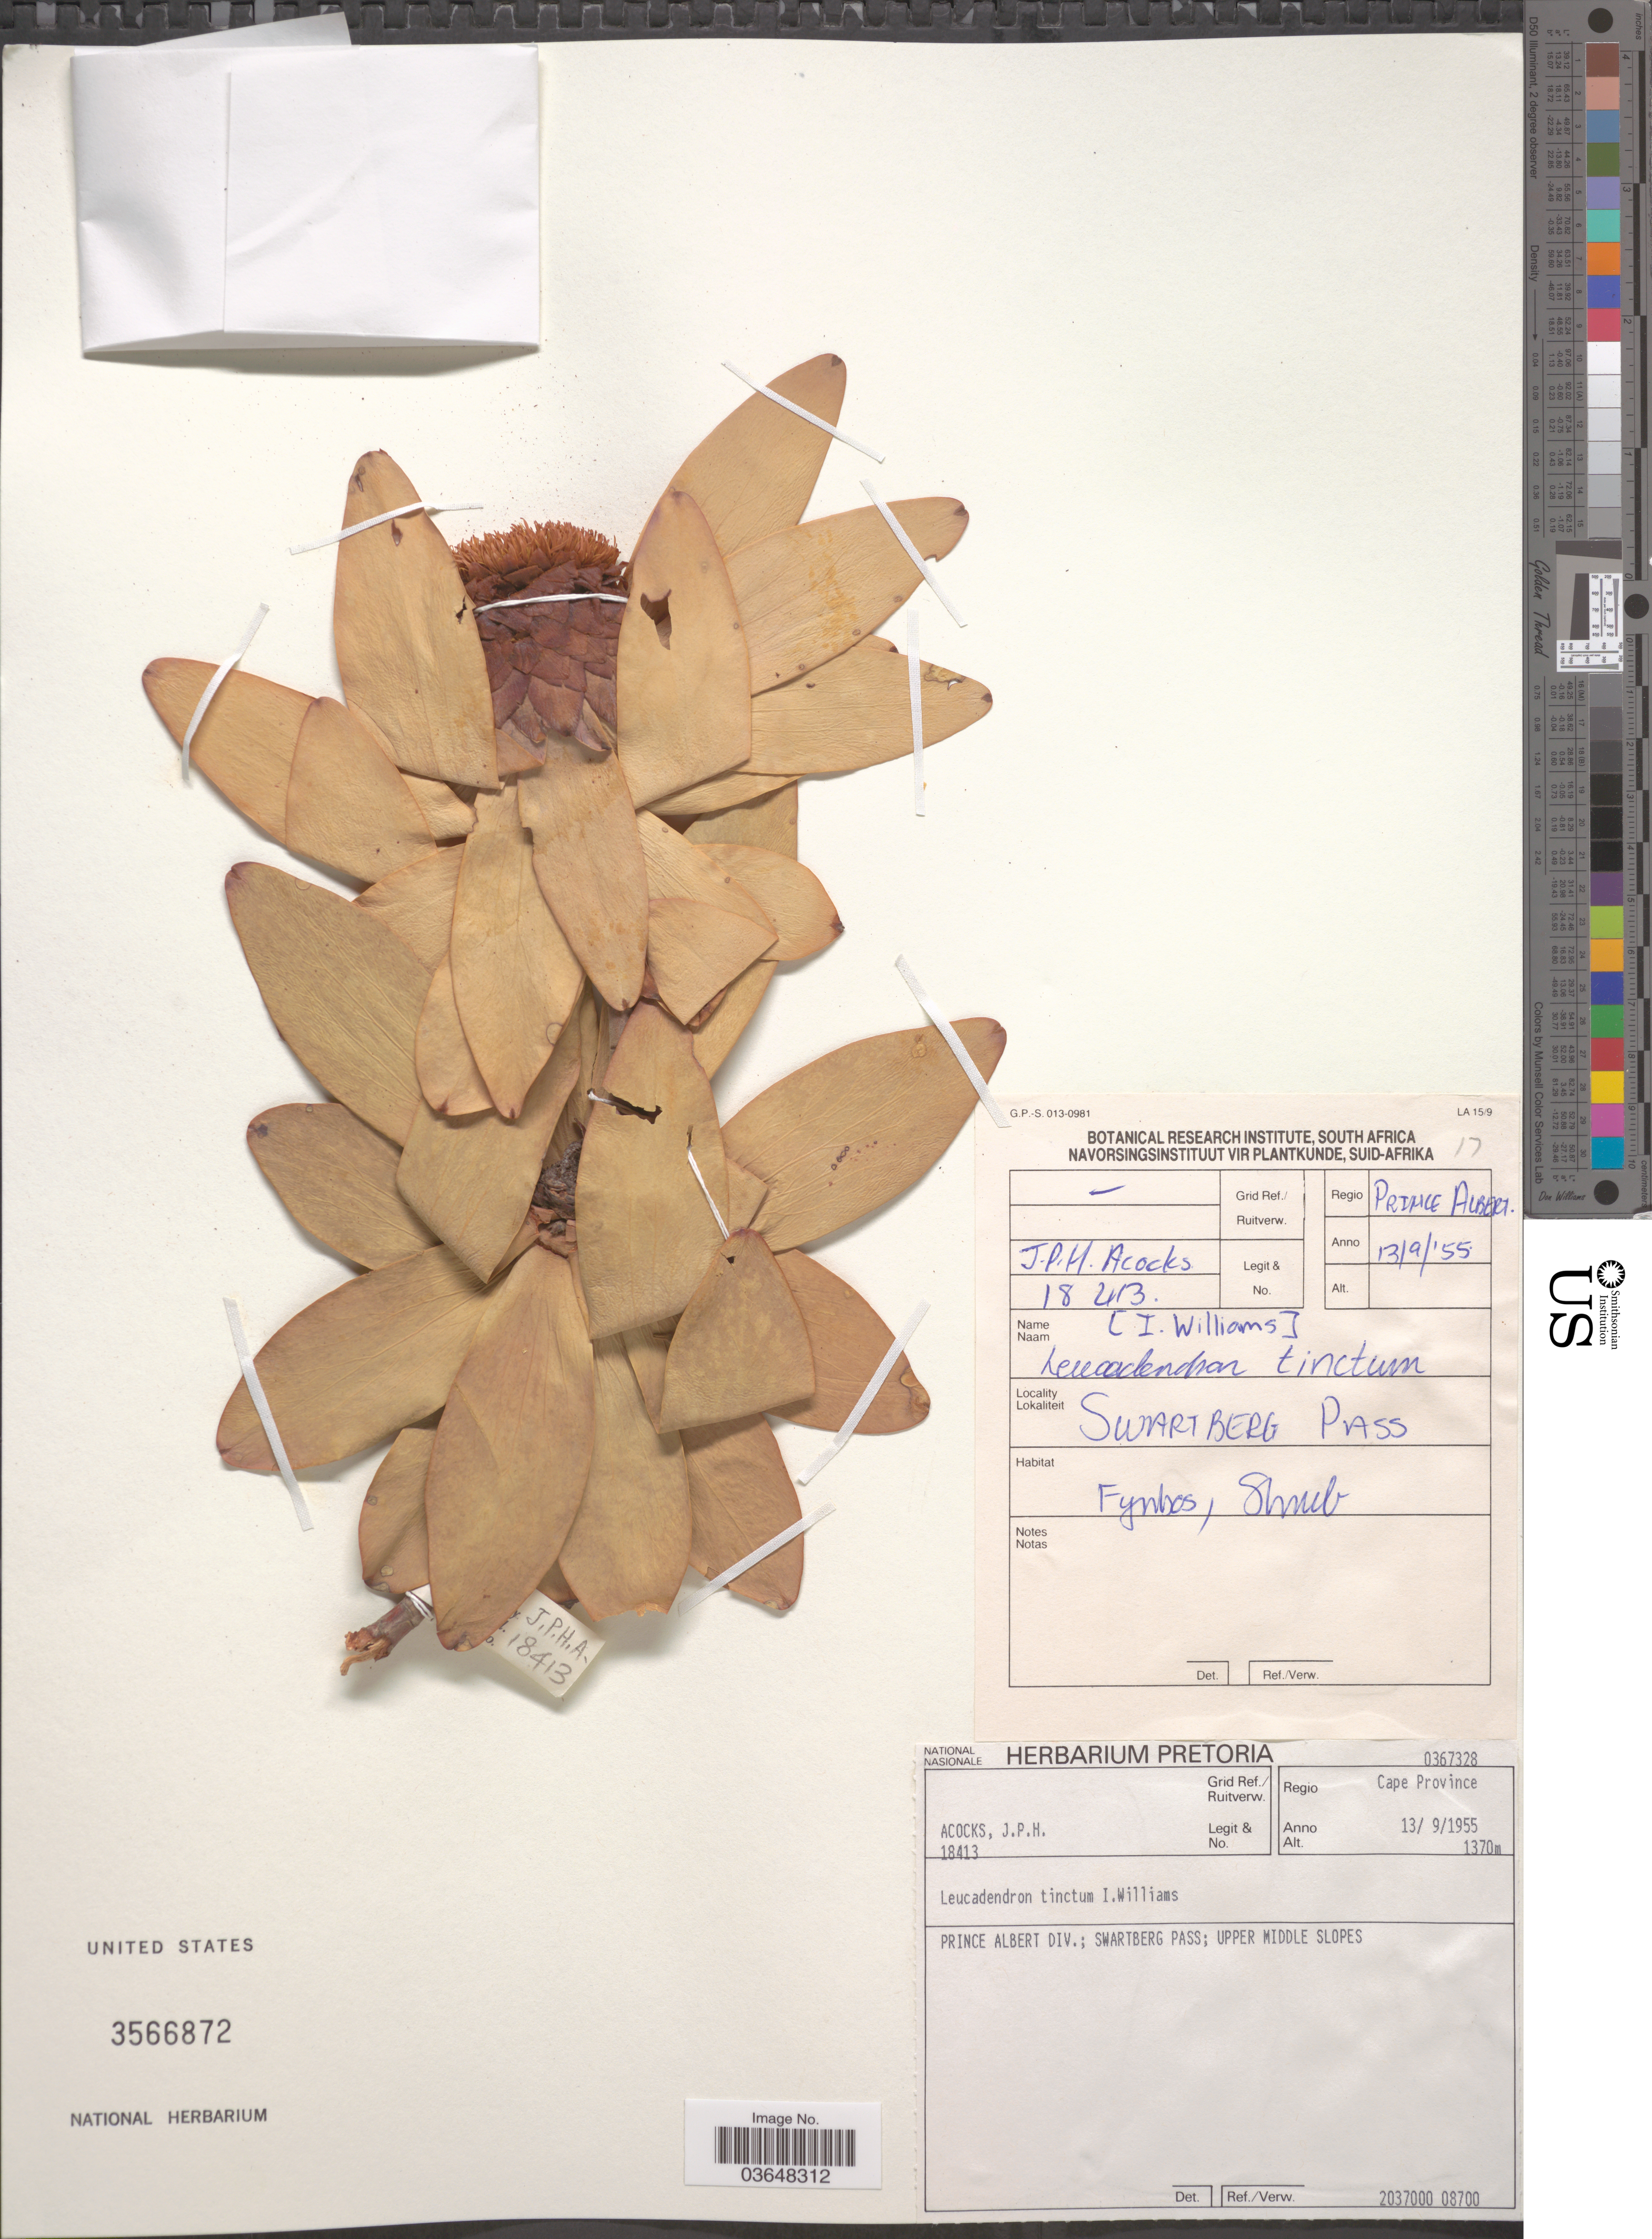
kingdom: Plantae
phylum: Tracheophyta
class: Magnoliopsida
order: Proteales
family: Proteaceae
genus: Leucadendron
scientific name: Leucadendron tinctum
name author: I. Williams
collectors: J. P. Acocks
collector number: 18413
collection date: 1955-09-13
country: South Africa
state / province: Western Cape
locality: Regio Cape Province. Prince Albert Div.; Swartberg Pass; Upper Middle Slopes.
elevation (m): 1370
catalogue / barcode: US 3566872